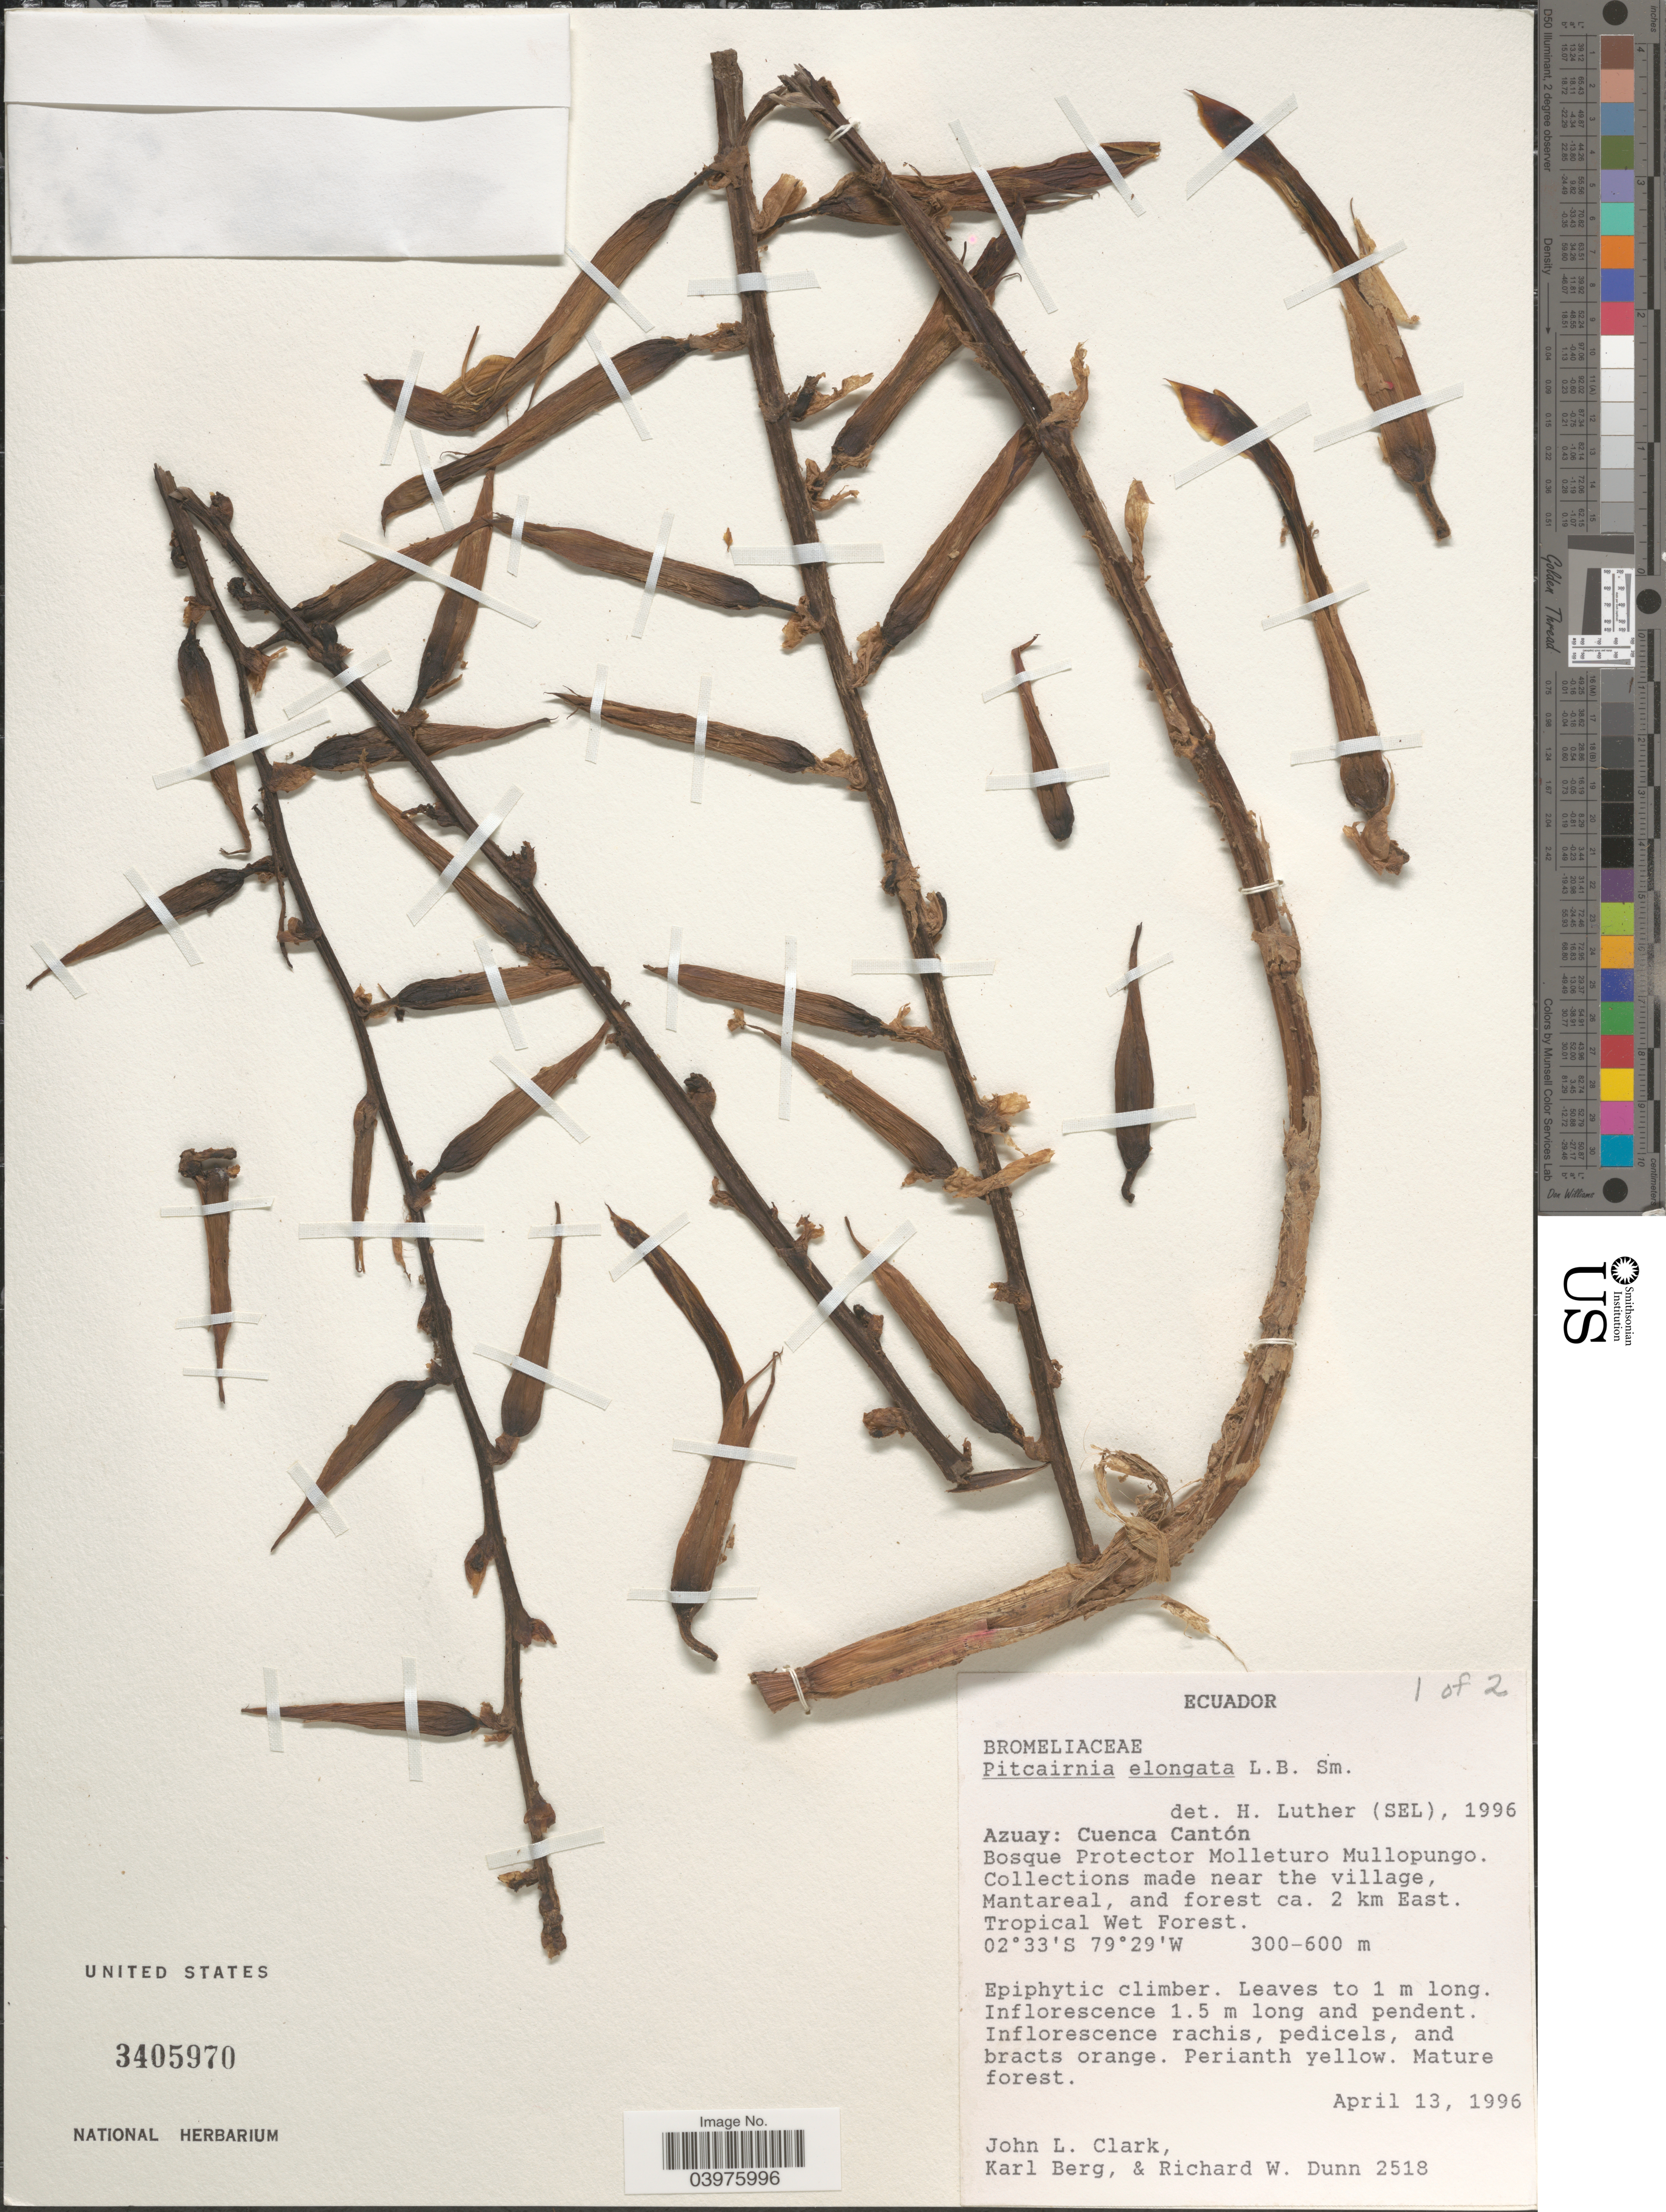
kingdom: Plantae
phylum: Tracheophyta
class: Liliopsida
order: Poales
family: Bromeliaceae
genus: Pitcairnia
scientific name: Pitcairnia elongata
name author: L.B. Sm.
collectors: J. L. Clark, K. Berg & R. Dunn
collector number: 2518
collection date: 1996-04-13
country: Ecuador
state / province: Azuay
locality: Cuenca Cantón. Bosque Protector Molleturo Mullopungo. Made near the village, Mantareal, and forest ca. 2 km East. Tropical Wet Forest.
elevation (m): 300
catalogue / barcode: US 3405970